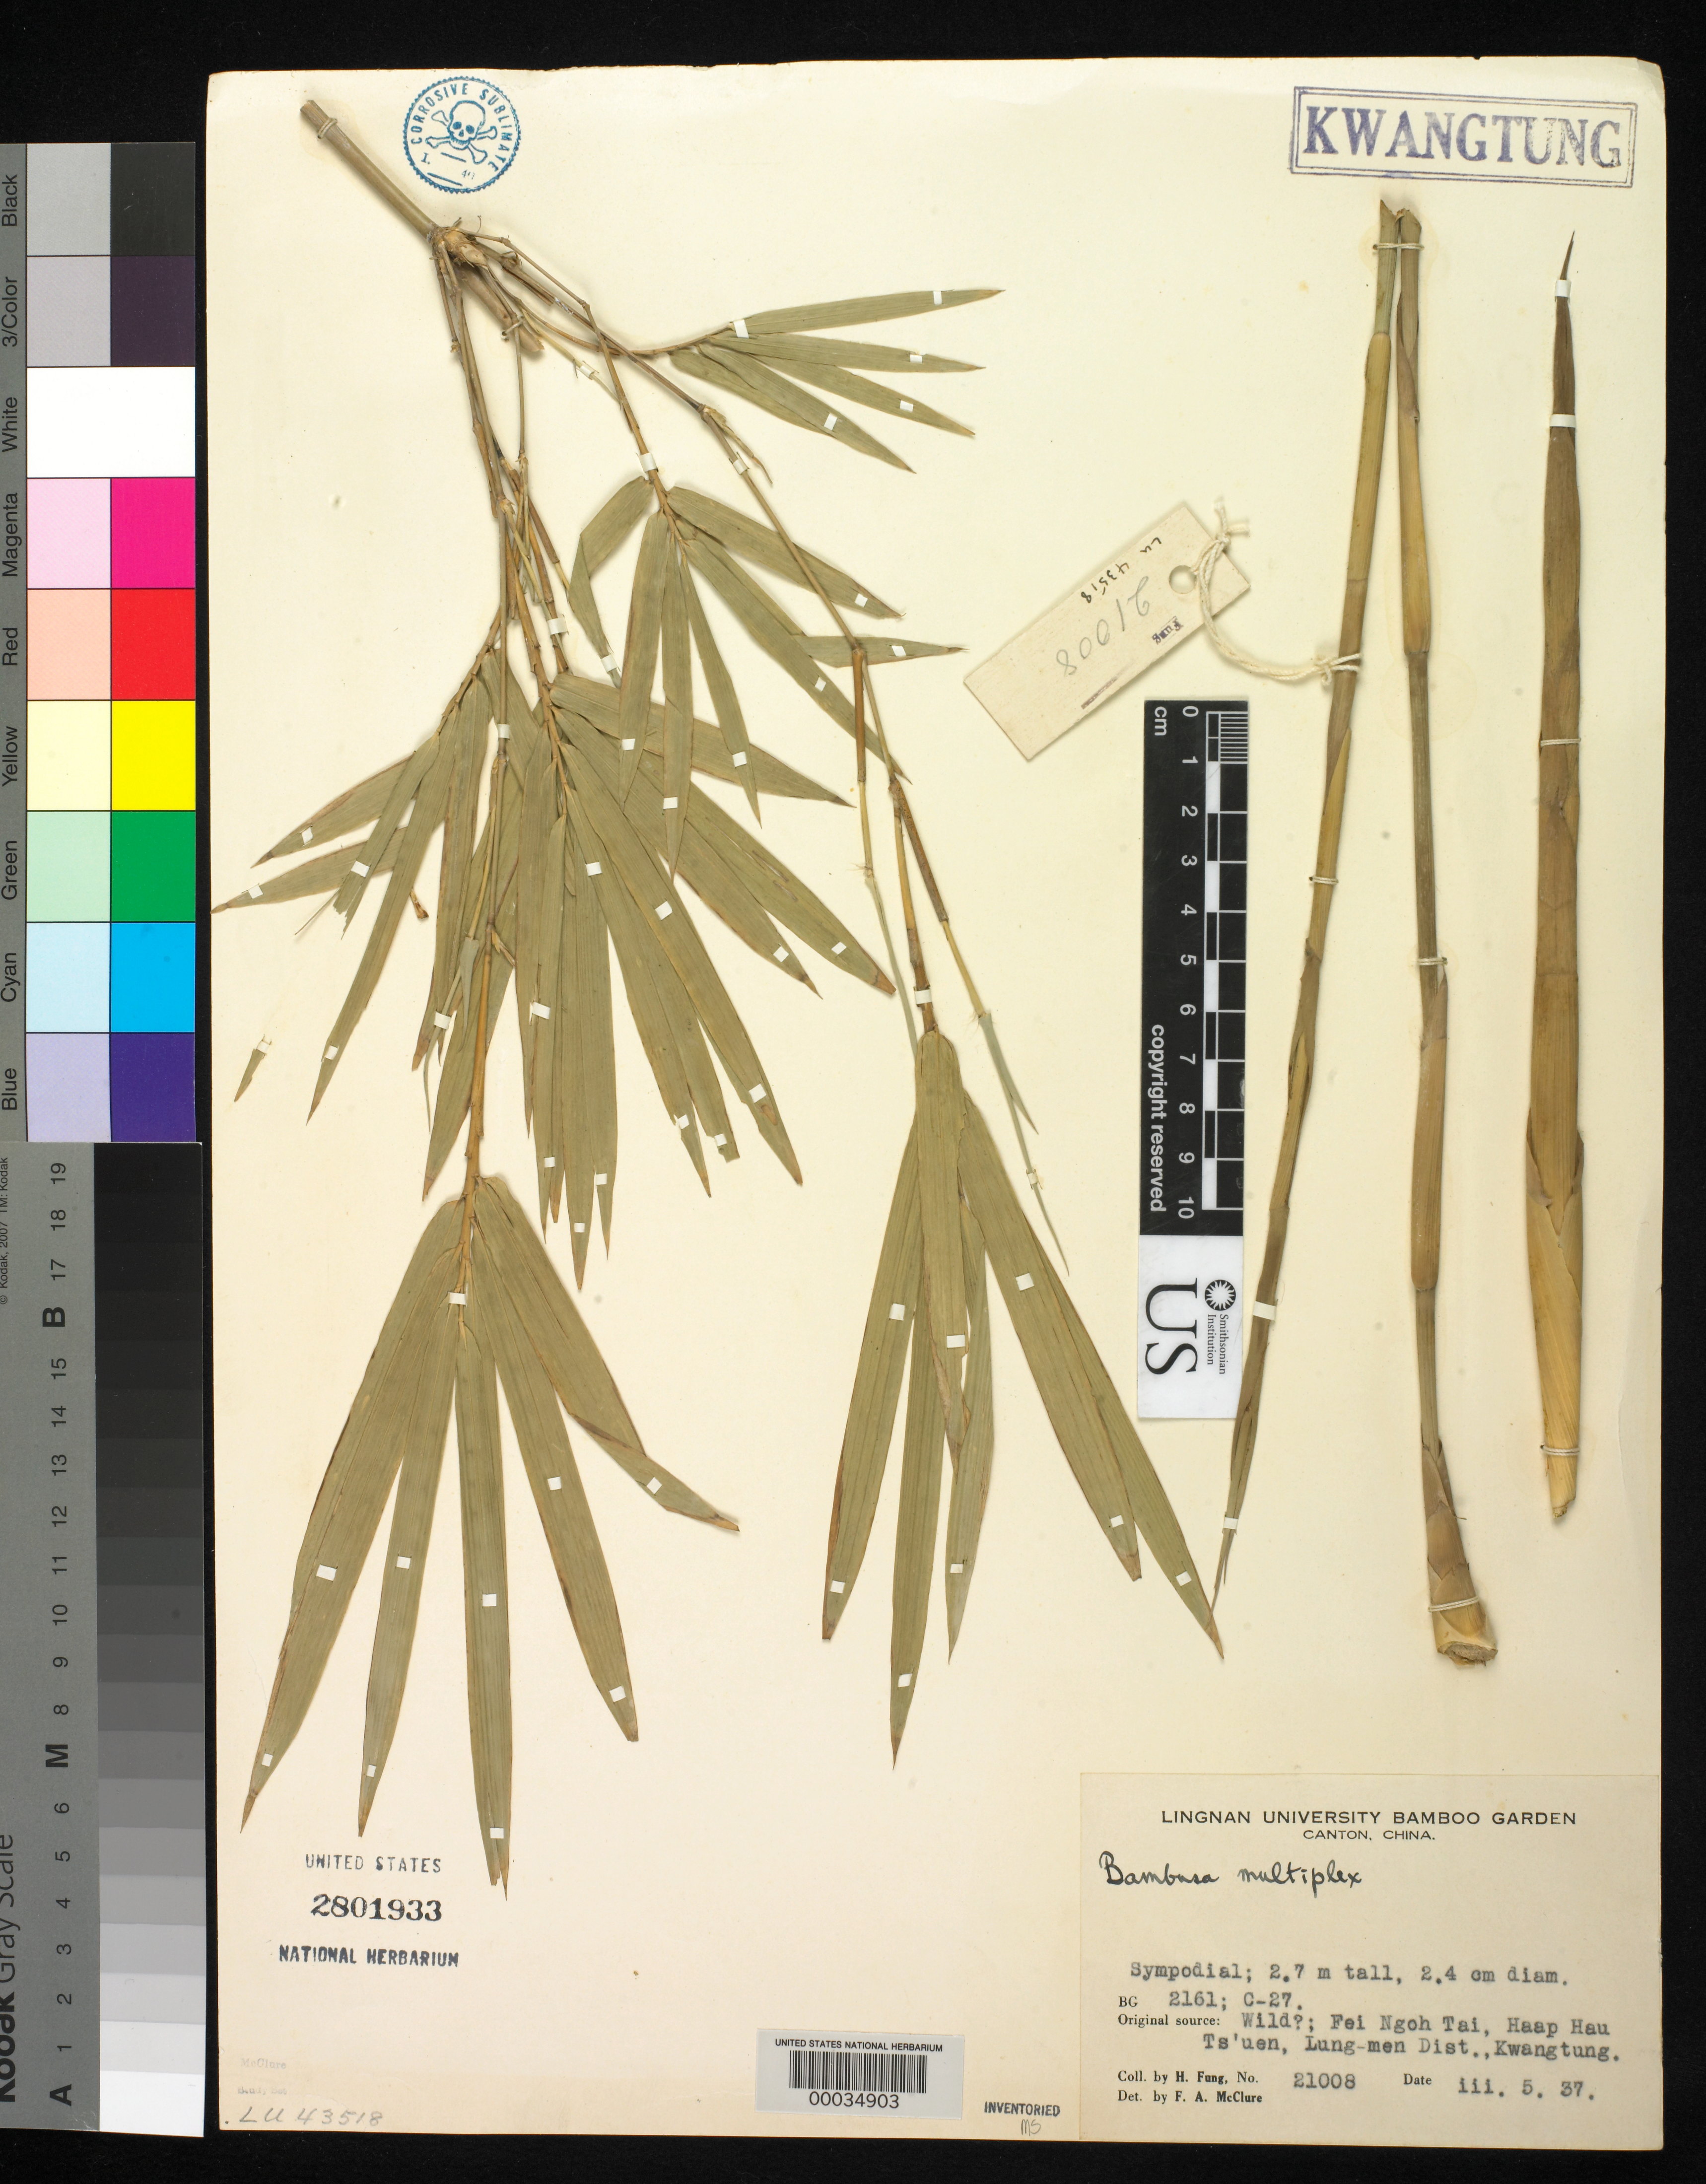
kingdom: Plantae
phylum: Tracheophyta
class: Liliopsida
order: Poales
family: Poaceae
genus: Bambusa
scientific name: Bambusa multiplex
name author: (Lour.) Raeusch. ex Schult. & Schult. f.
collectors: H. L. Fung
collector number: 21008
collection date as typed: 05 Mar 1937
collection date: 1937-03-05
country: China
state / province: Guangdong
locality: Haap hau ts'uen, fei ngon tei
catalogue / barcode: US 2801933